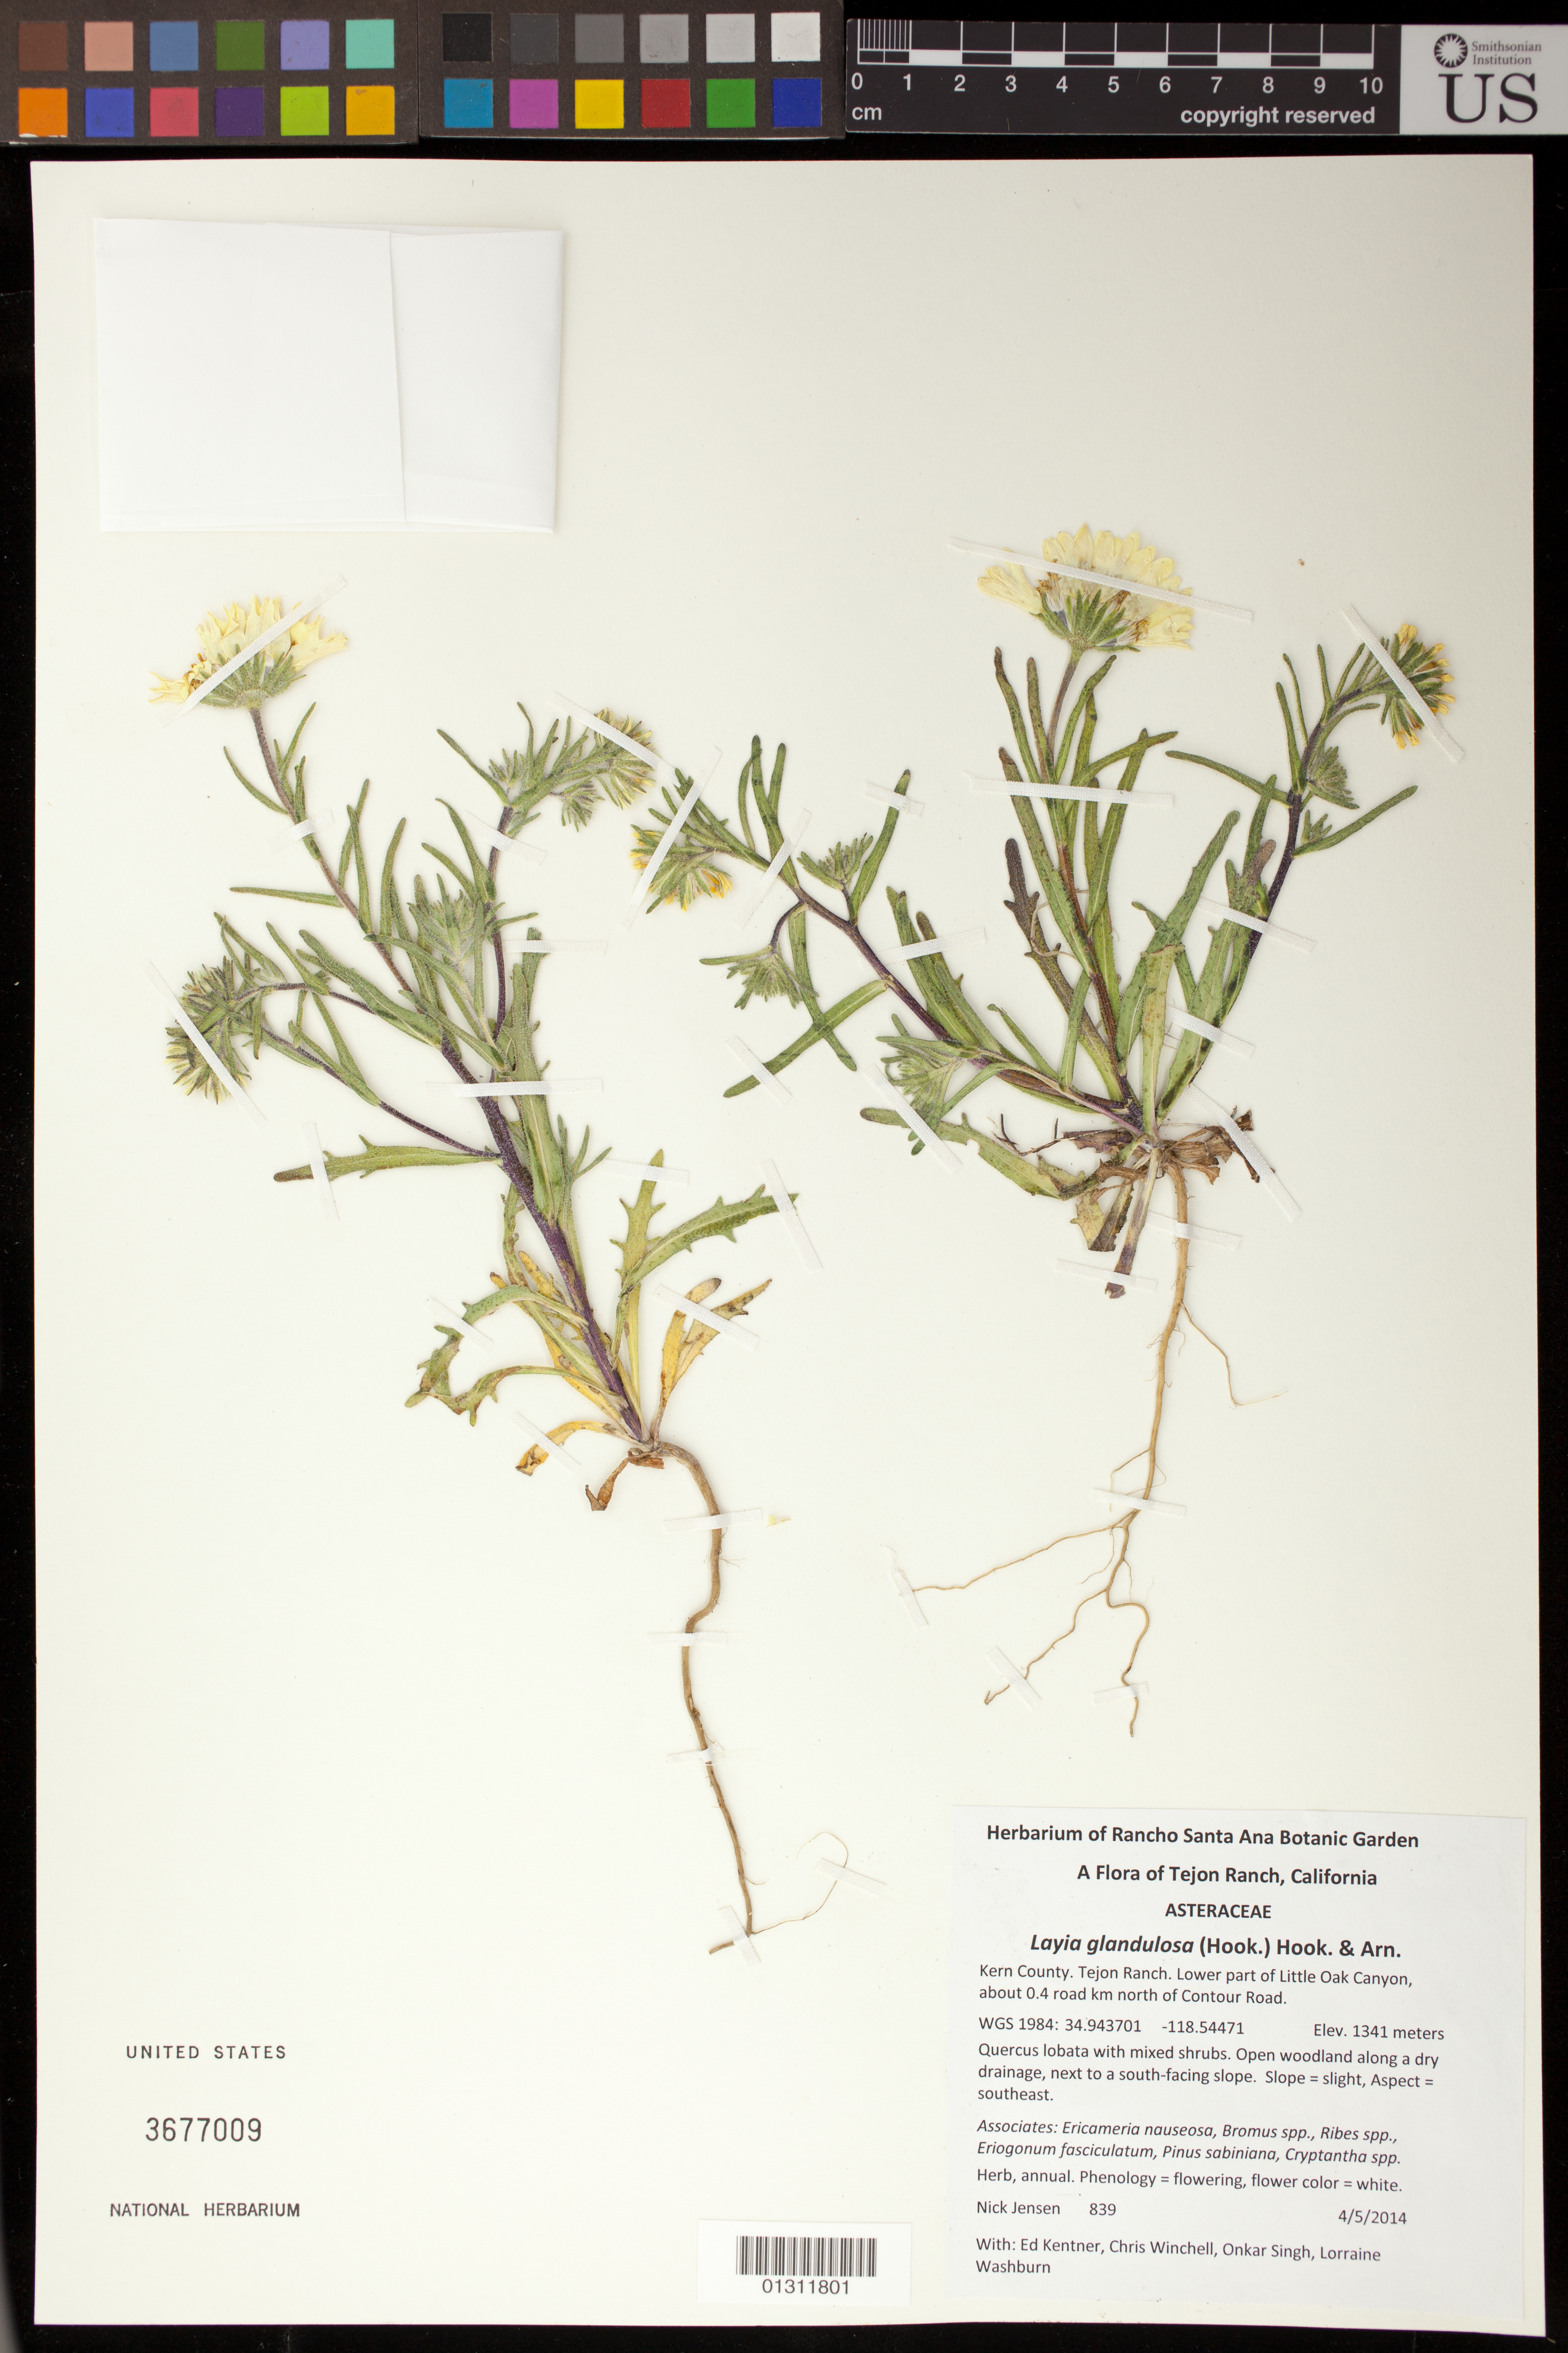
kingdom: Plantae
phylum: Tracheophyta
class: Magnoliopsida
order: Asterales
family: Asteraceae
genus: Layia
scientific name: Layia glandulosa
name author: (D.D. Keck) Hoover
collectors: N. Jensen, E. Kentner, C. Winchell, O. Singh & L. Washburn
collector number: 839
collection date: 2014-04-05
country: United States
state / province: California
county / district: Kern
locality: Tejon Ranch, lower part of Little Oak Canyon about 0.4 road km N of Contour Road.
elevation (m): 1341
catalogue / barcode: US 3677009